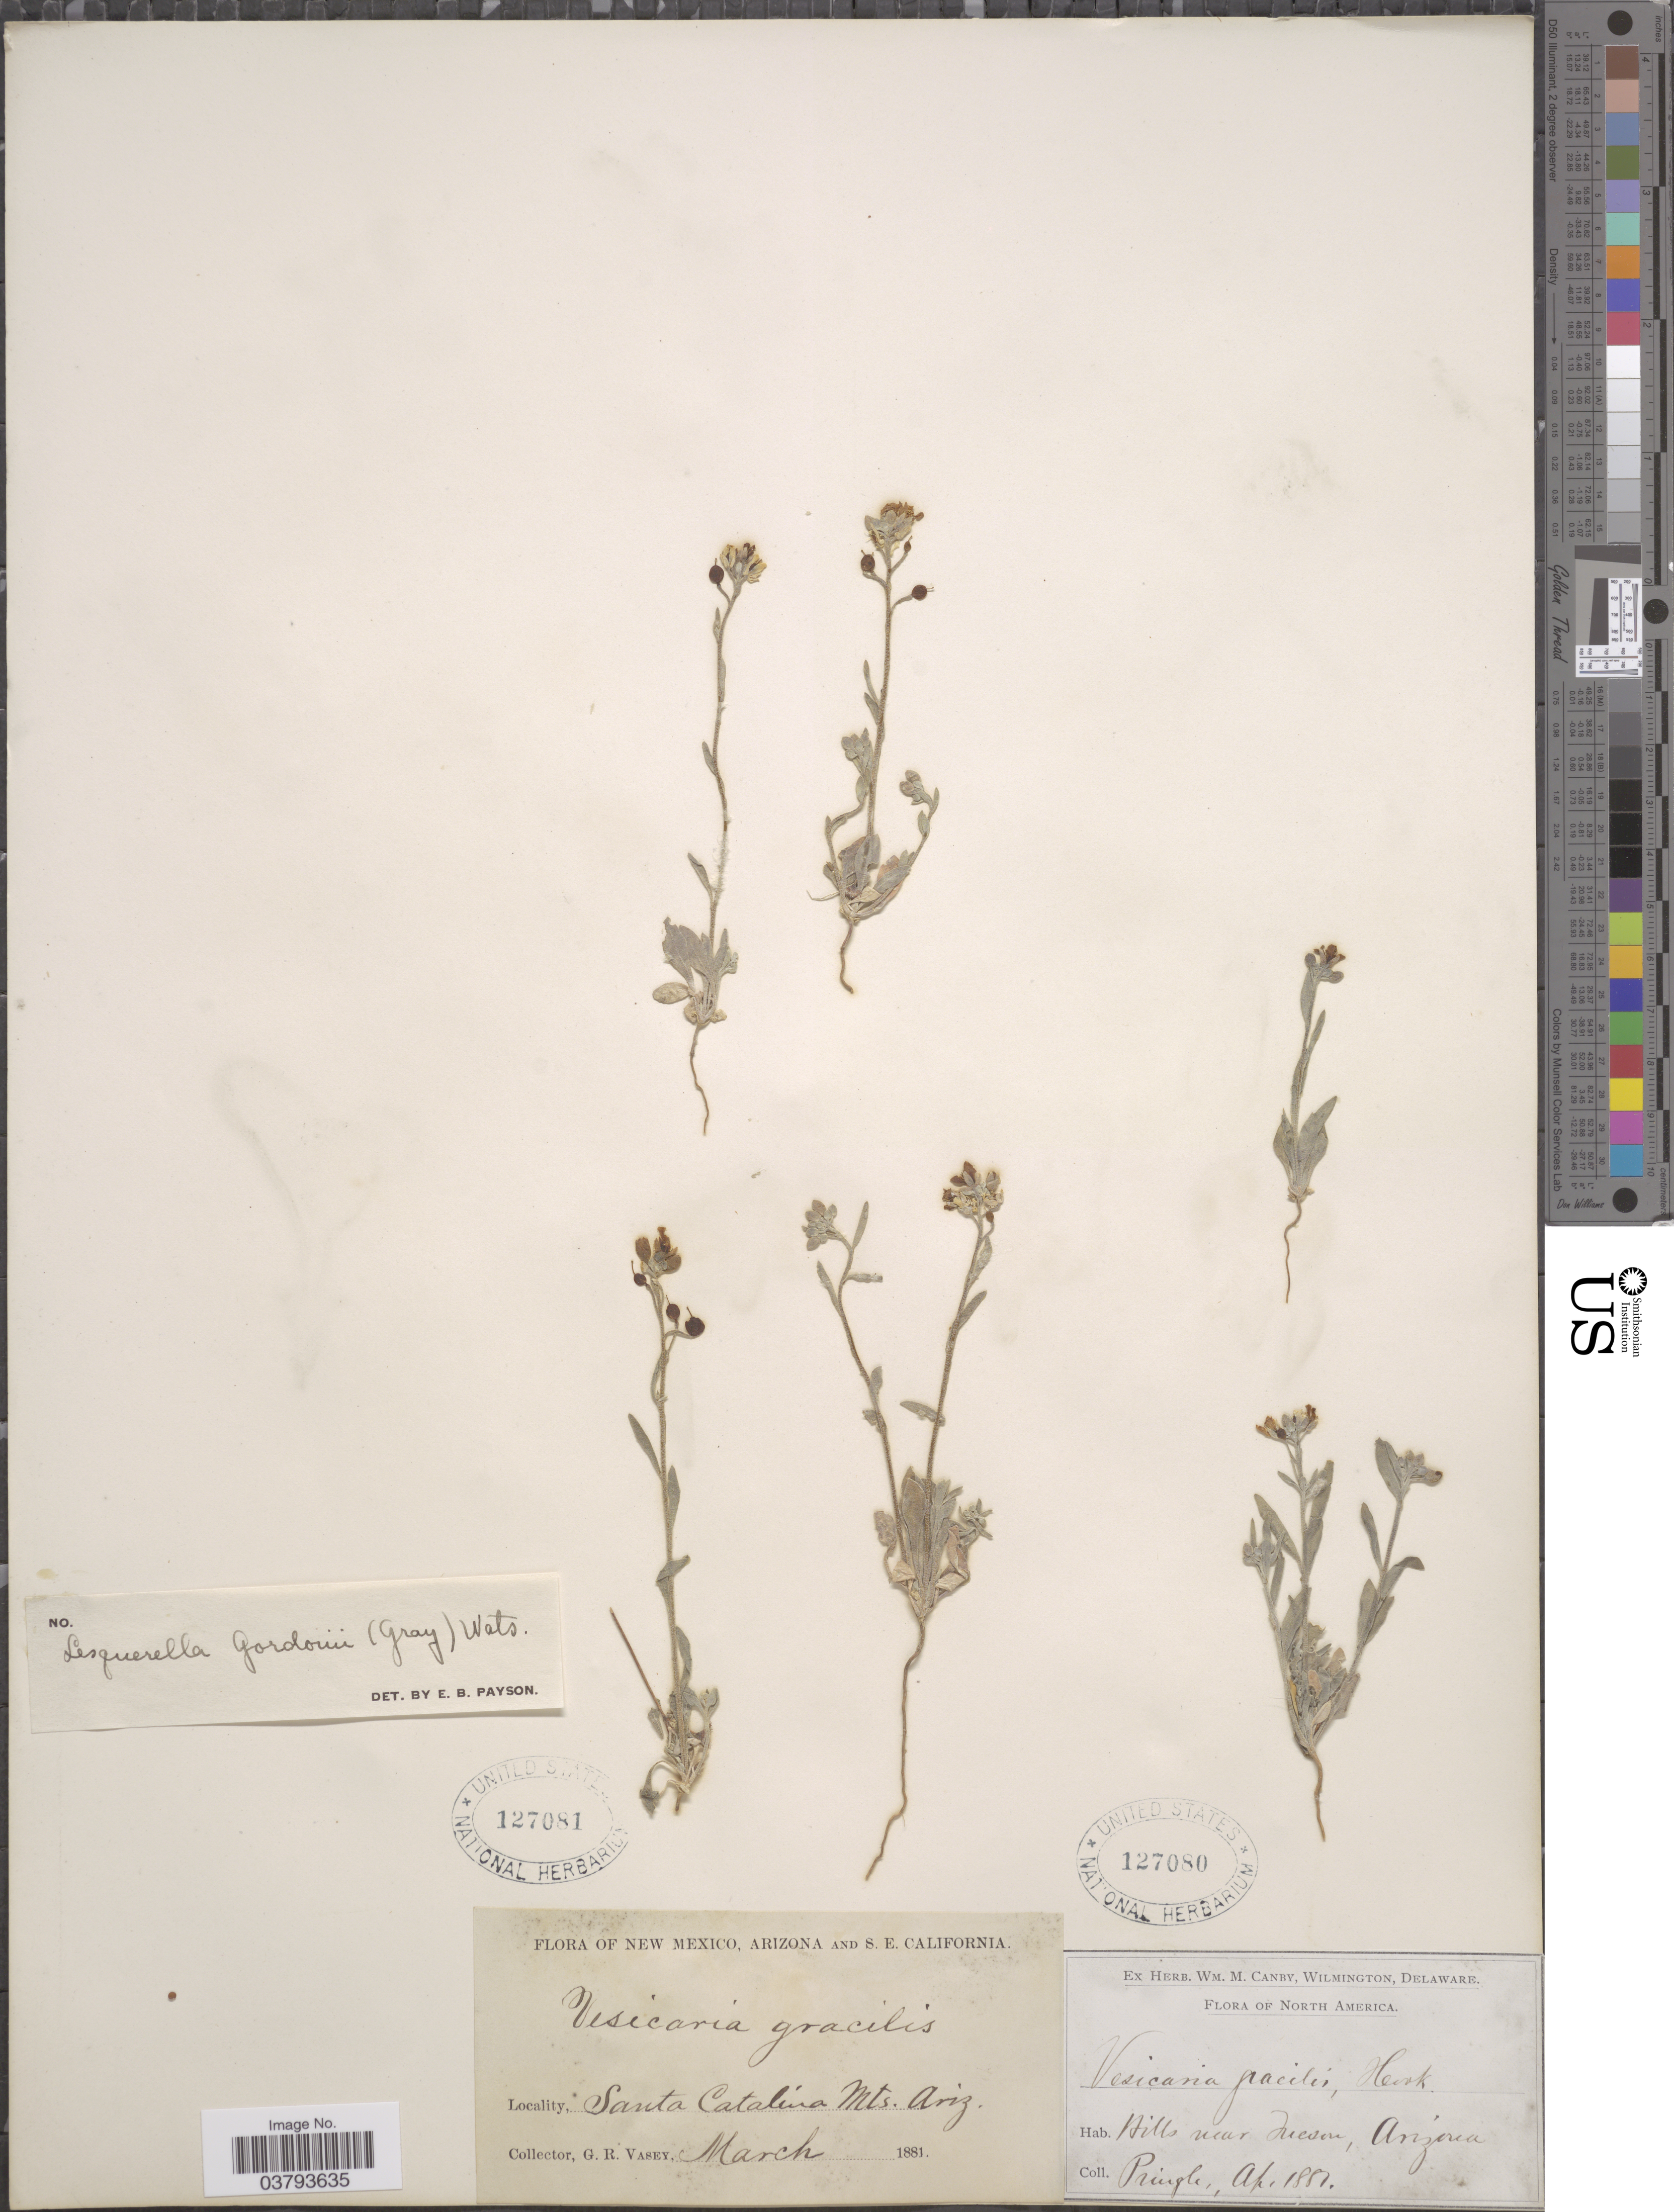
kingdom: Plantae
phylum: Tracheophyta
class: Magnoliopsida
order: Brassicales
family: Brassicaceae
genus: Lesquerella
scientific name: Lesquerella gordonii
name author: (A. Gray) S. Watson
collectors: G. R. Vasey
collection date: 1881-03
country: United States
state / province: Arizona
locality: Santa Catalina Mts.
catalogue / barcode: US 127081